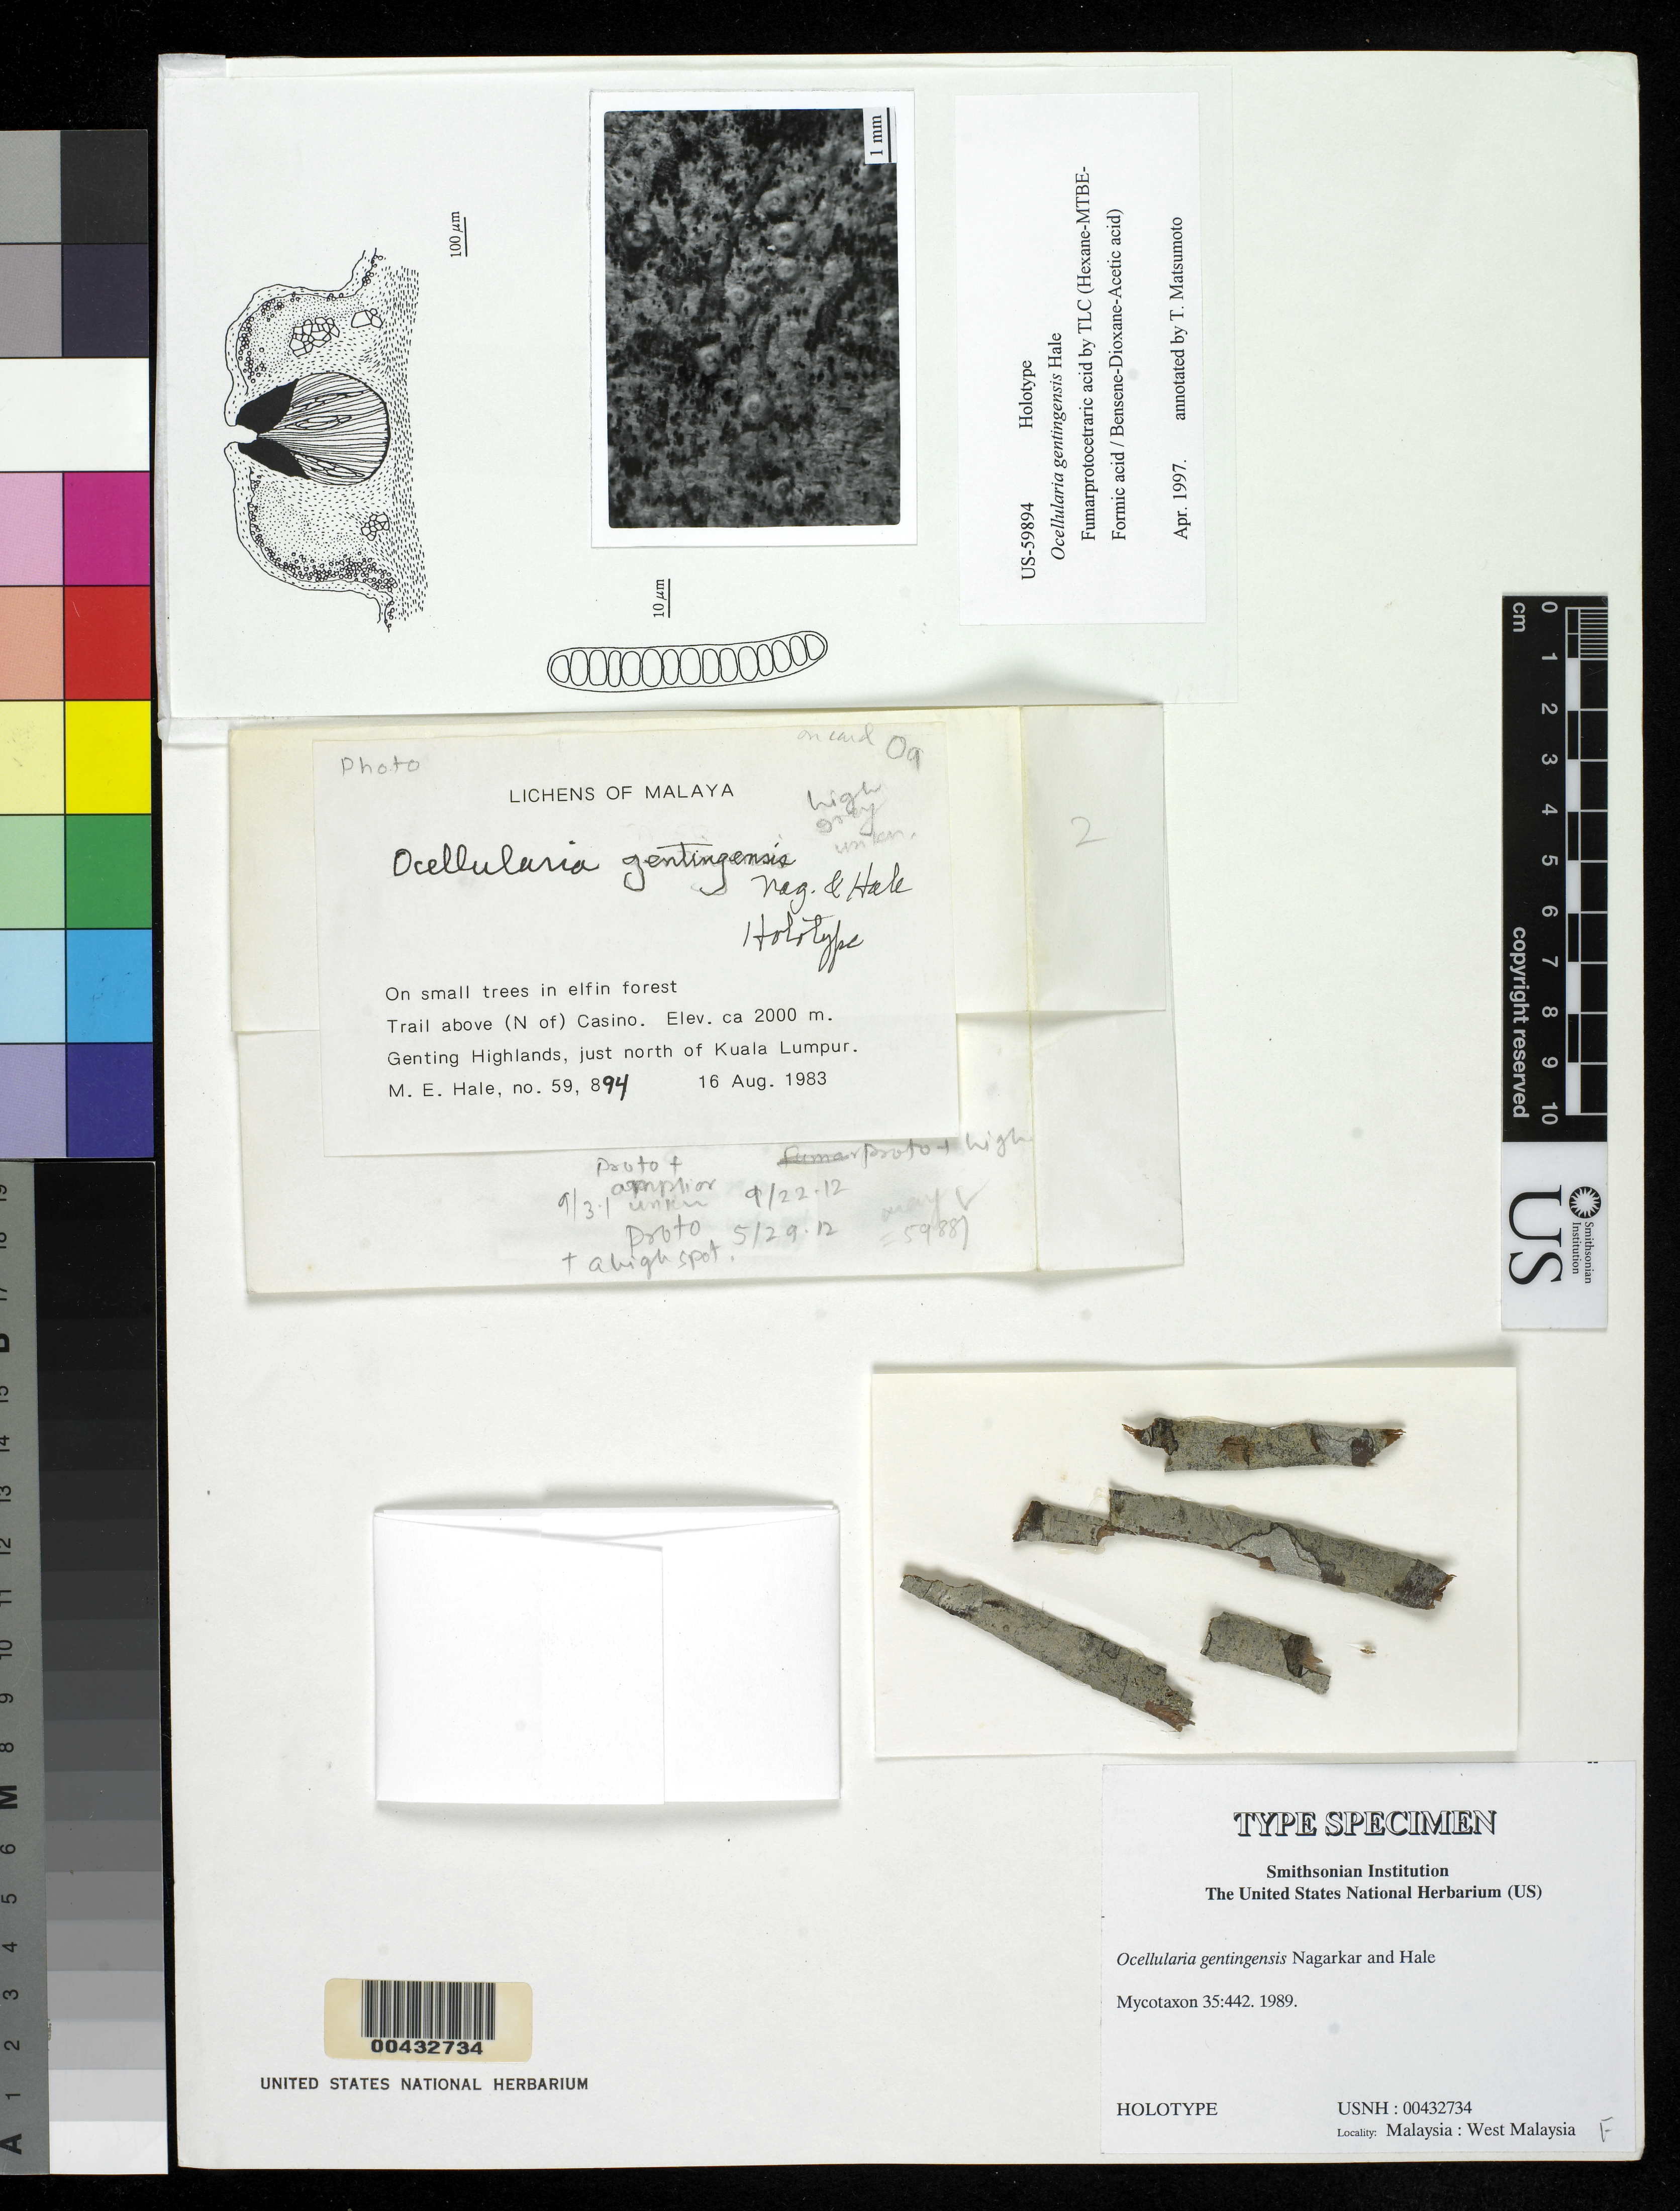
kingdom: Fungi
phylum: Ascomycota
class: Lecanoromycetes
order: Ostropales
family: Graphidaceae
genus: Ocellularia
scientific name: Ocellularia gentingensis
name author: Nagarkar & Hale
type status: Holotype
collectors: M. Hale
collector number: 59894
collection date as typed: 16 Aug 1983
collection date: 1983-08-16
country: Malaysia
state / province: West Malaysia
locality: Genting Highlands, just N of Kuala Lumpur, trail above (N of) casino.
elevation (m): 2000